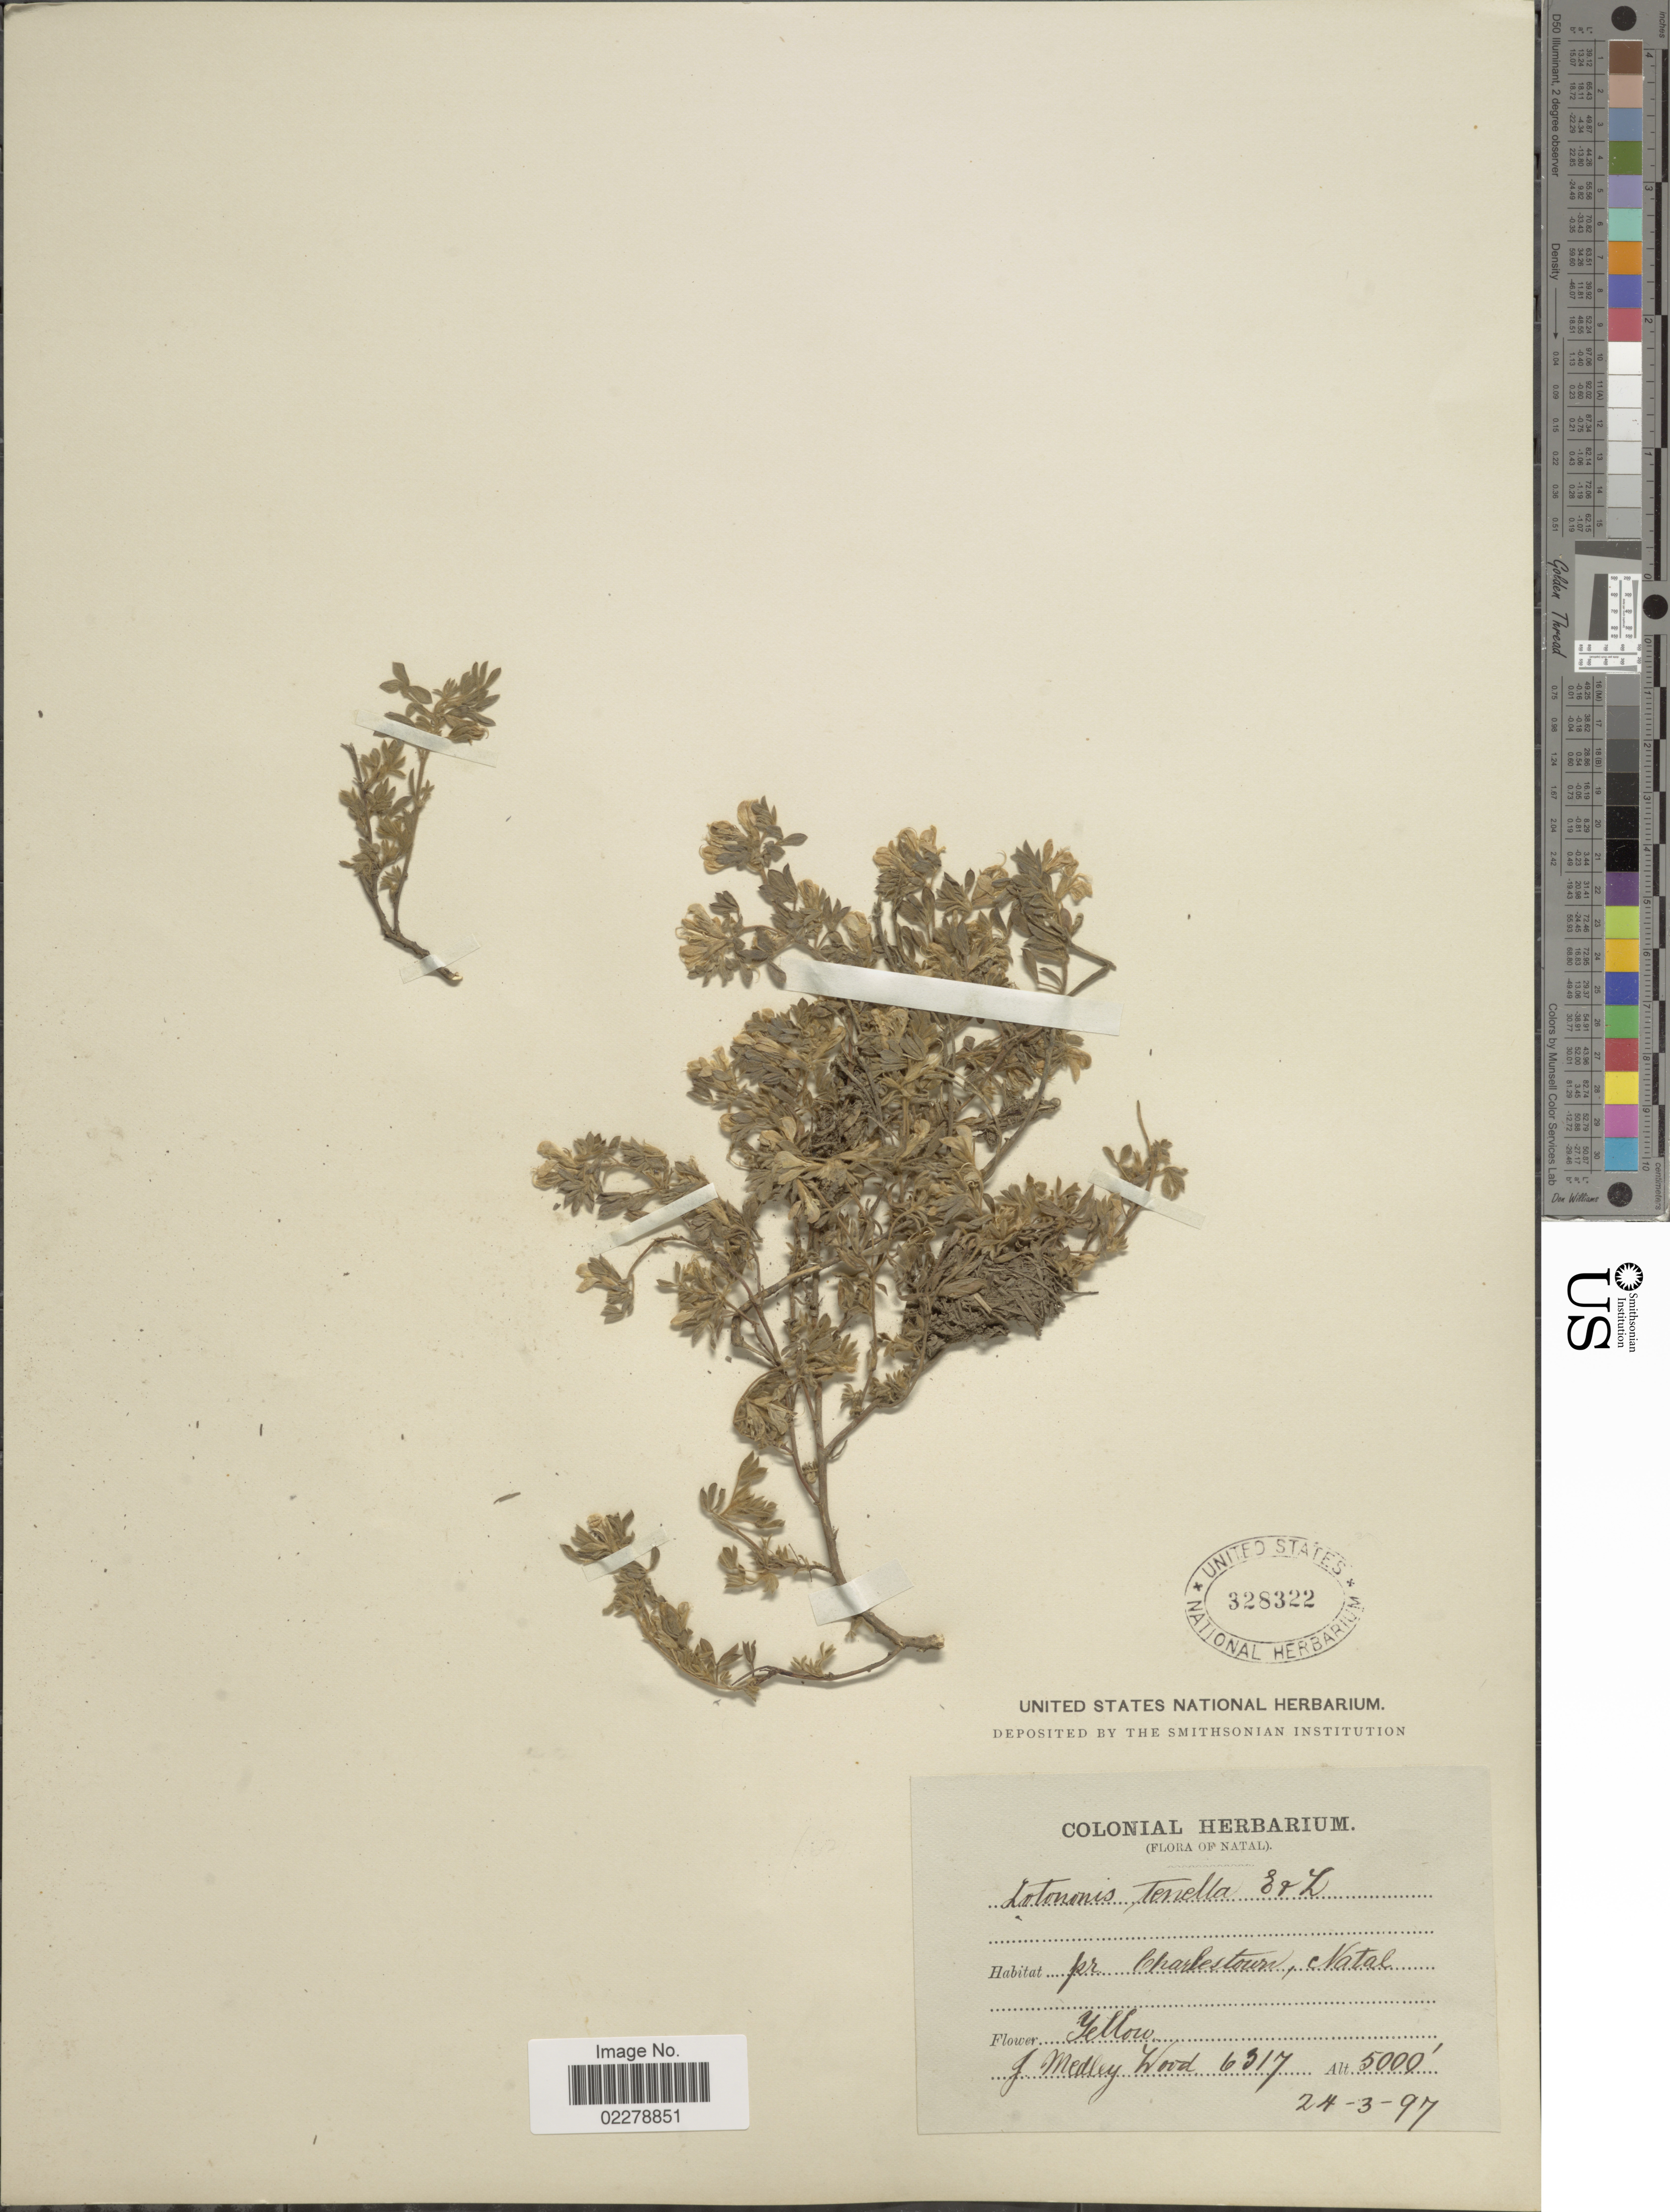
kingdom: Plantae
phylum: Tracheophyta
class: Magnoliopsida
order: Fabales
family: Fabaceae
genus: Lotononis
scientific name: Lotononis tenella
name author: Eckl. & Zeyh.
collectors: J. Medley Wood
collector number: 6317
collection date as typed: Transcribed d/m/y: 24/3/97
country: South Africa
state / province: KwaZulu-Natal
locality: Natal. pr. Charlestown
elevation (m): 1524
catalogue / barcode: US 328322